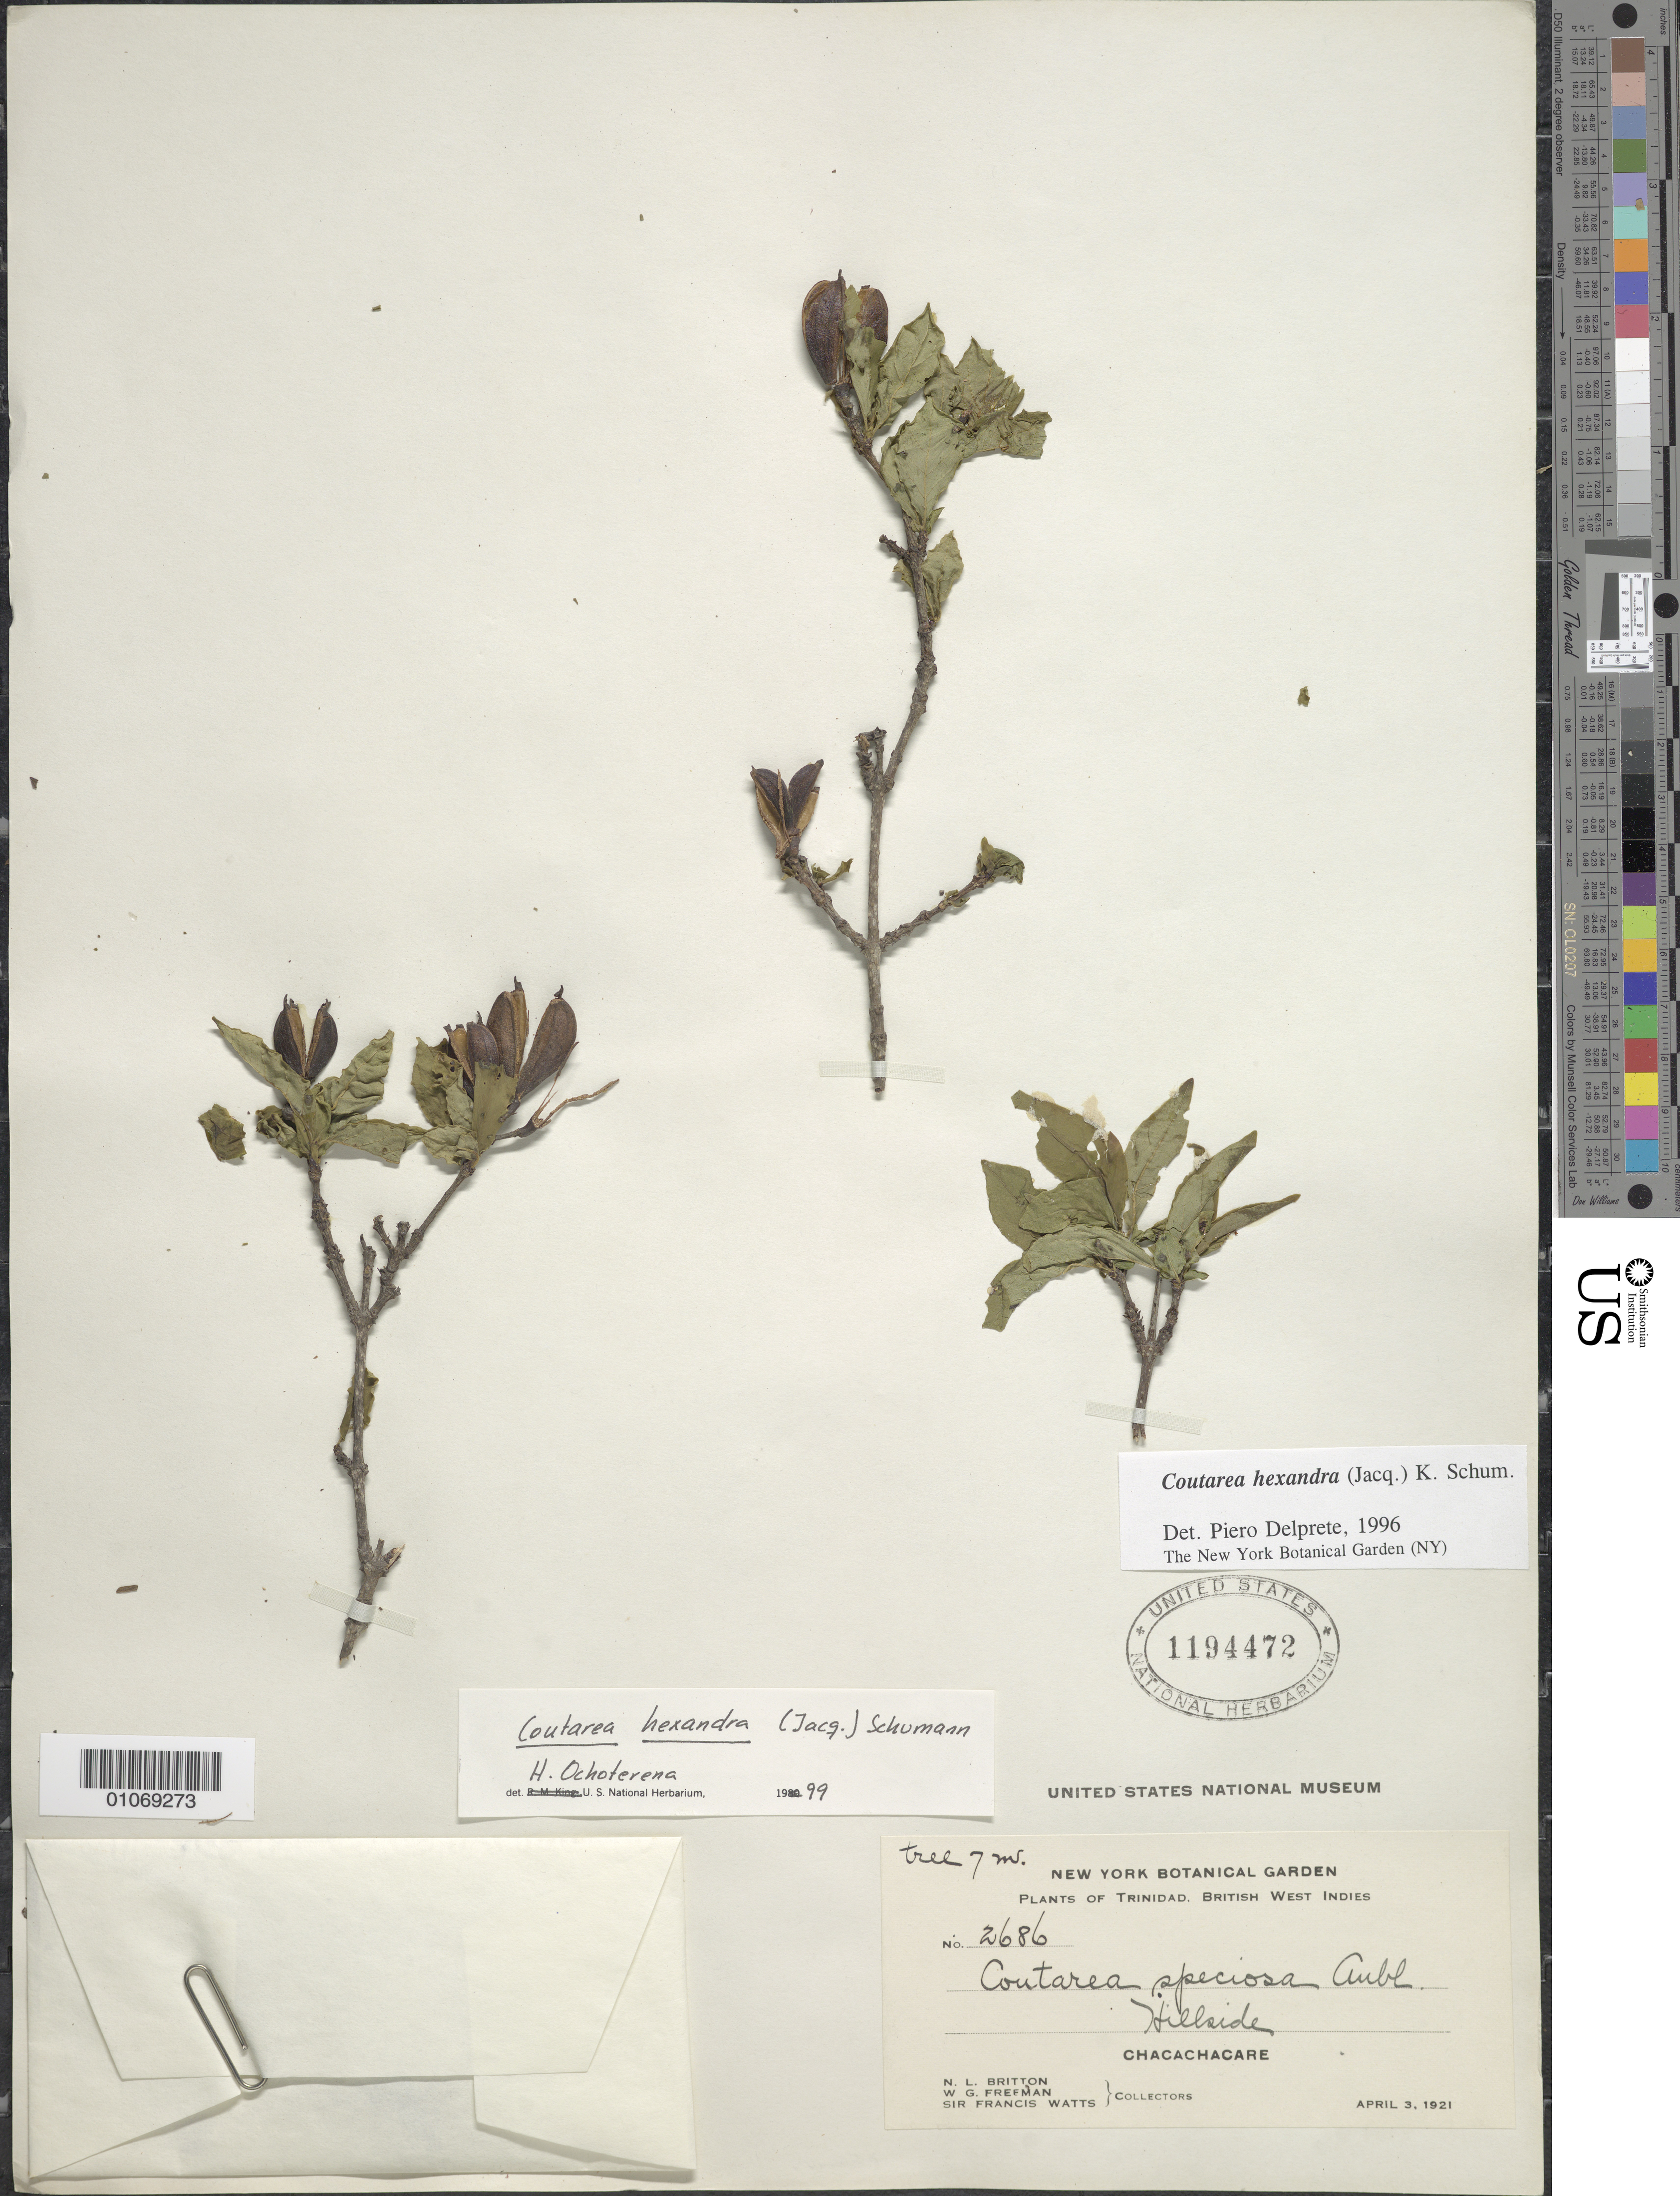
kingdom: Plantae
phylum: Tracheophyta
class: Magnoliopsida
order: Gentianales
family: Rubiaceae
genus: Coutarea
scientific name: Coutarea hexandra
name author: (Jacq.) K. Schum.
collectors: N. Britton, W. Freeman & F. Watts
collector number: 2686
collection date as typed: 03 Apr 1921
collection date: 1921-04-03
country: Trinidad and Tobago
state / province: Diego Martin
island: Chacachacare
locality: Chacachacare,hillside.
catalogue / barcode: US 1194472